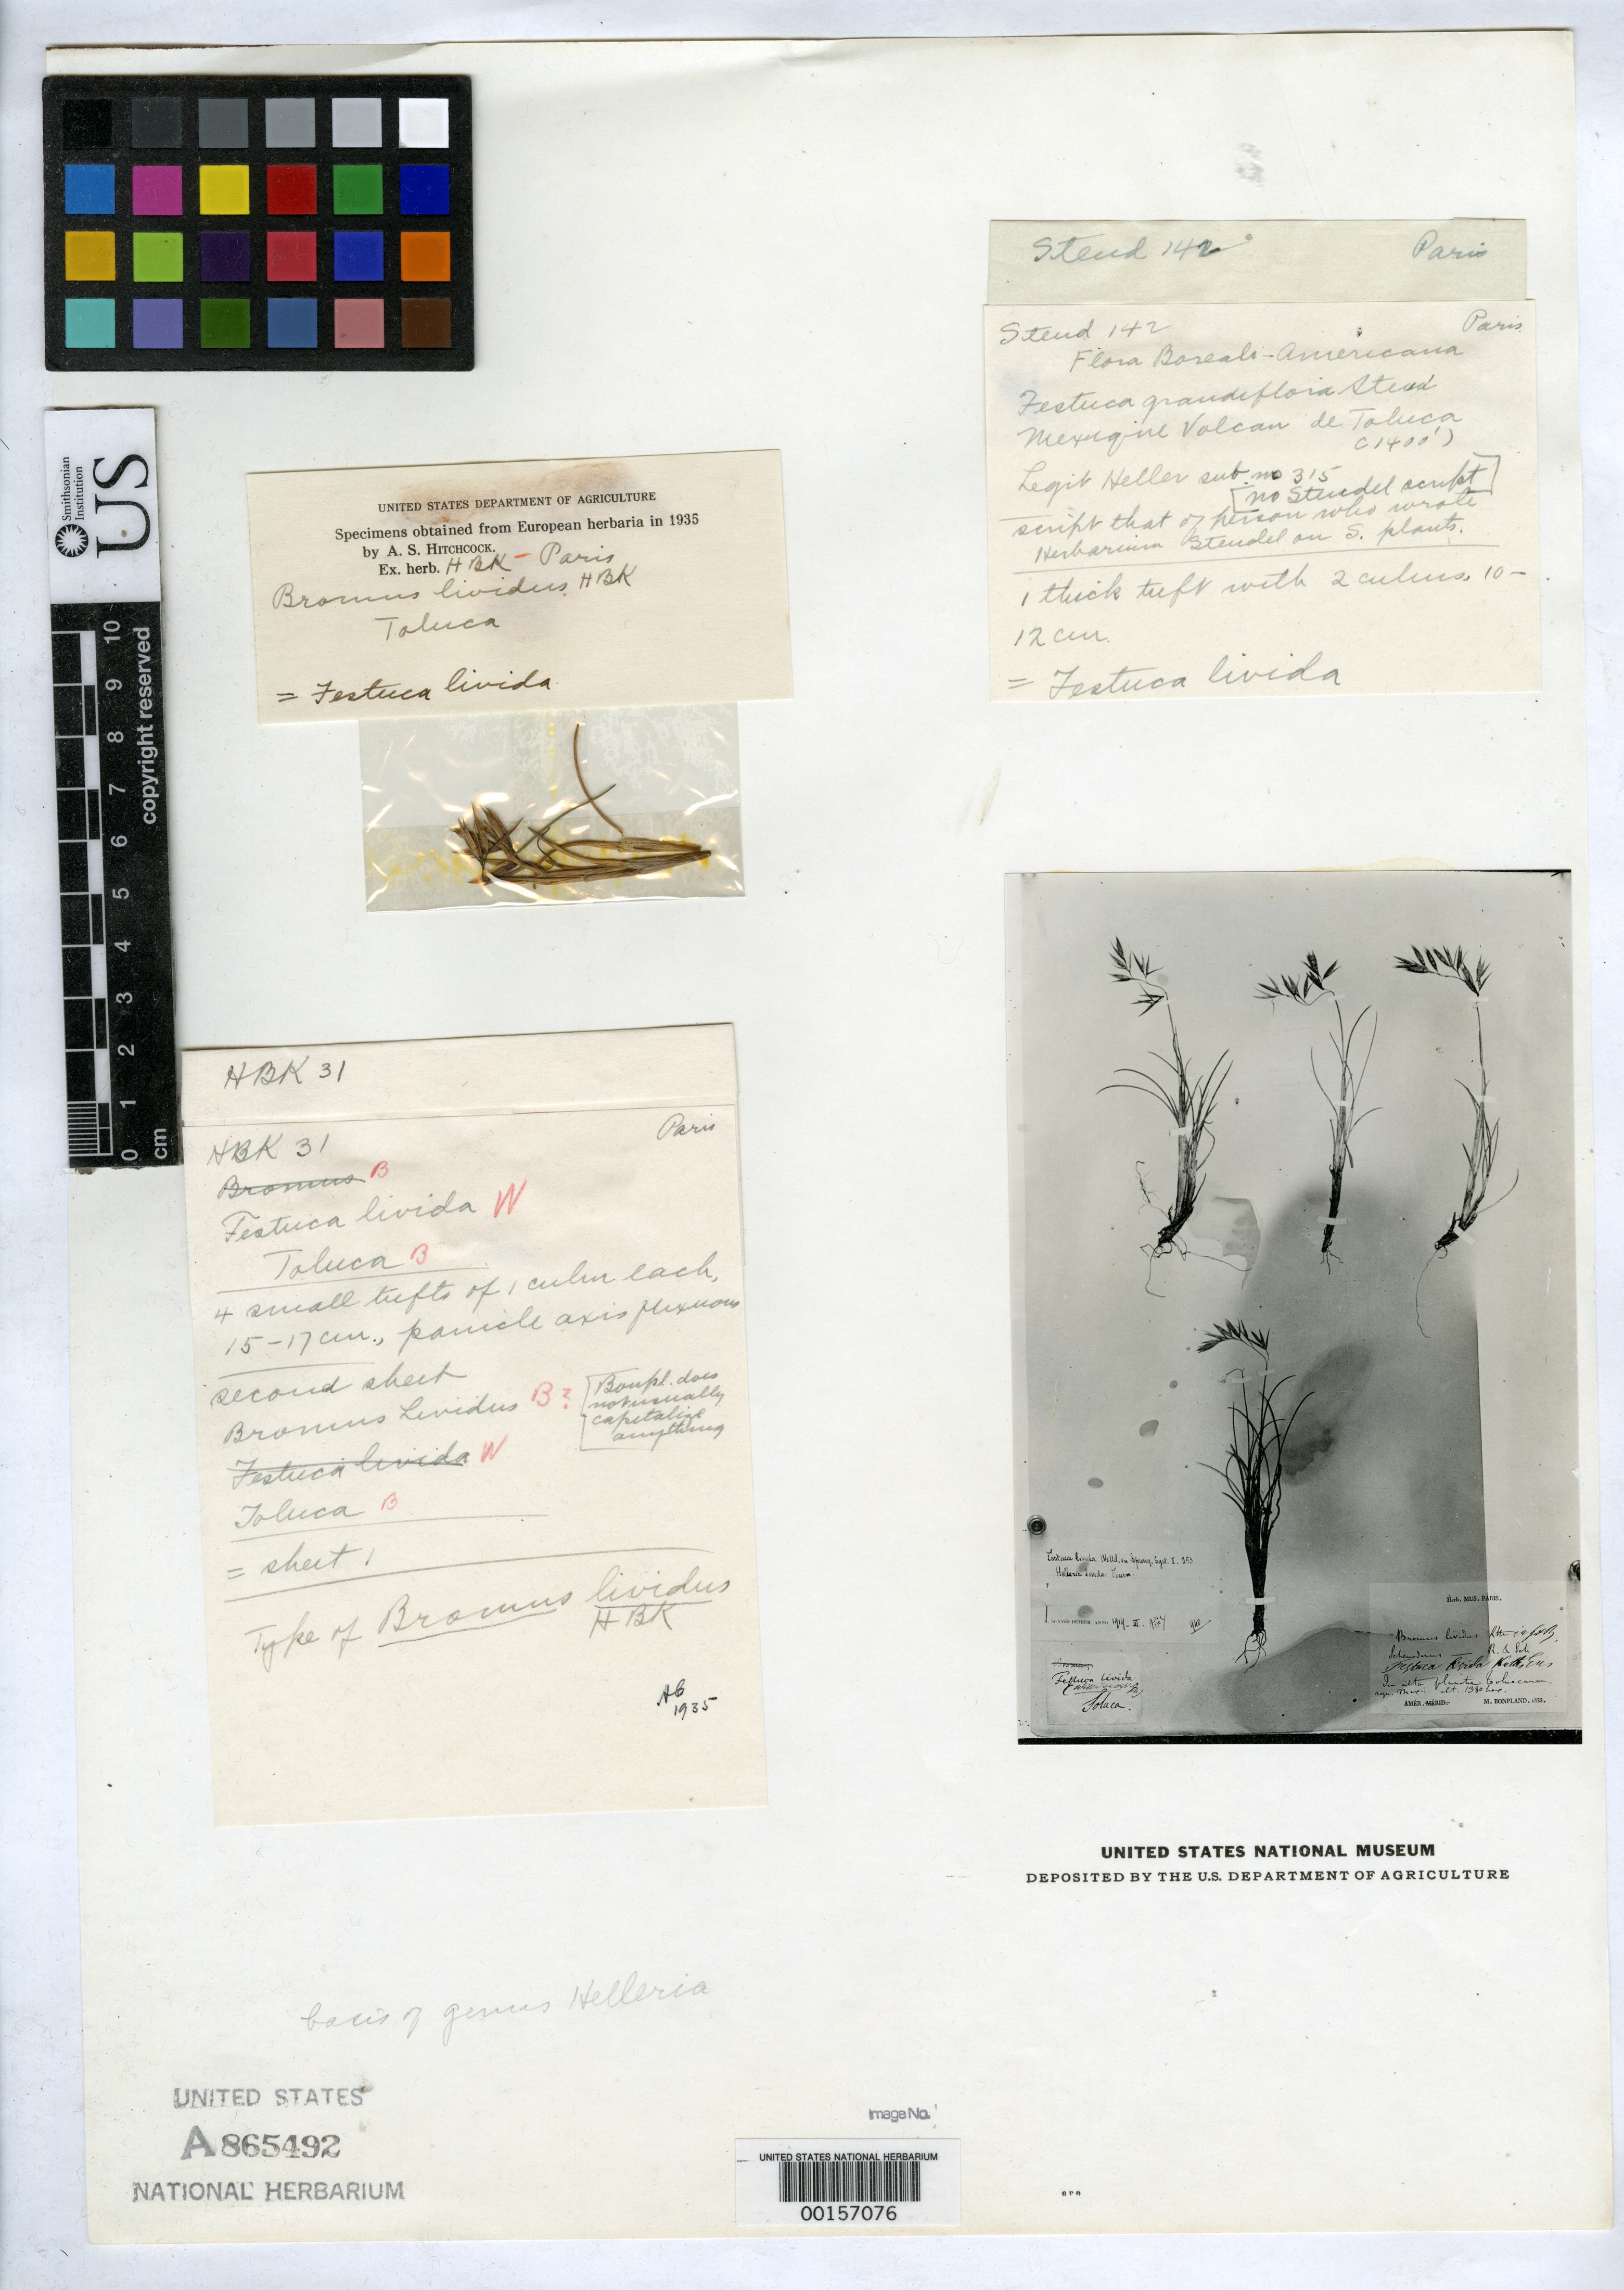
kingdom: Plantae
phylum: Tracheophyta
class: Liliopsida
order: Poales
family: Poaceae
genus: Bromus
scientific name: Bromus lividus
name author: Kunth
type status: Type Fragment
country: Mexico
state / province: México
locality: Toluca.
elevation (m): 1380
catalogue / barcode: US 865492A